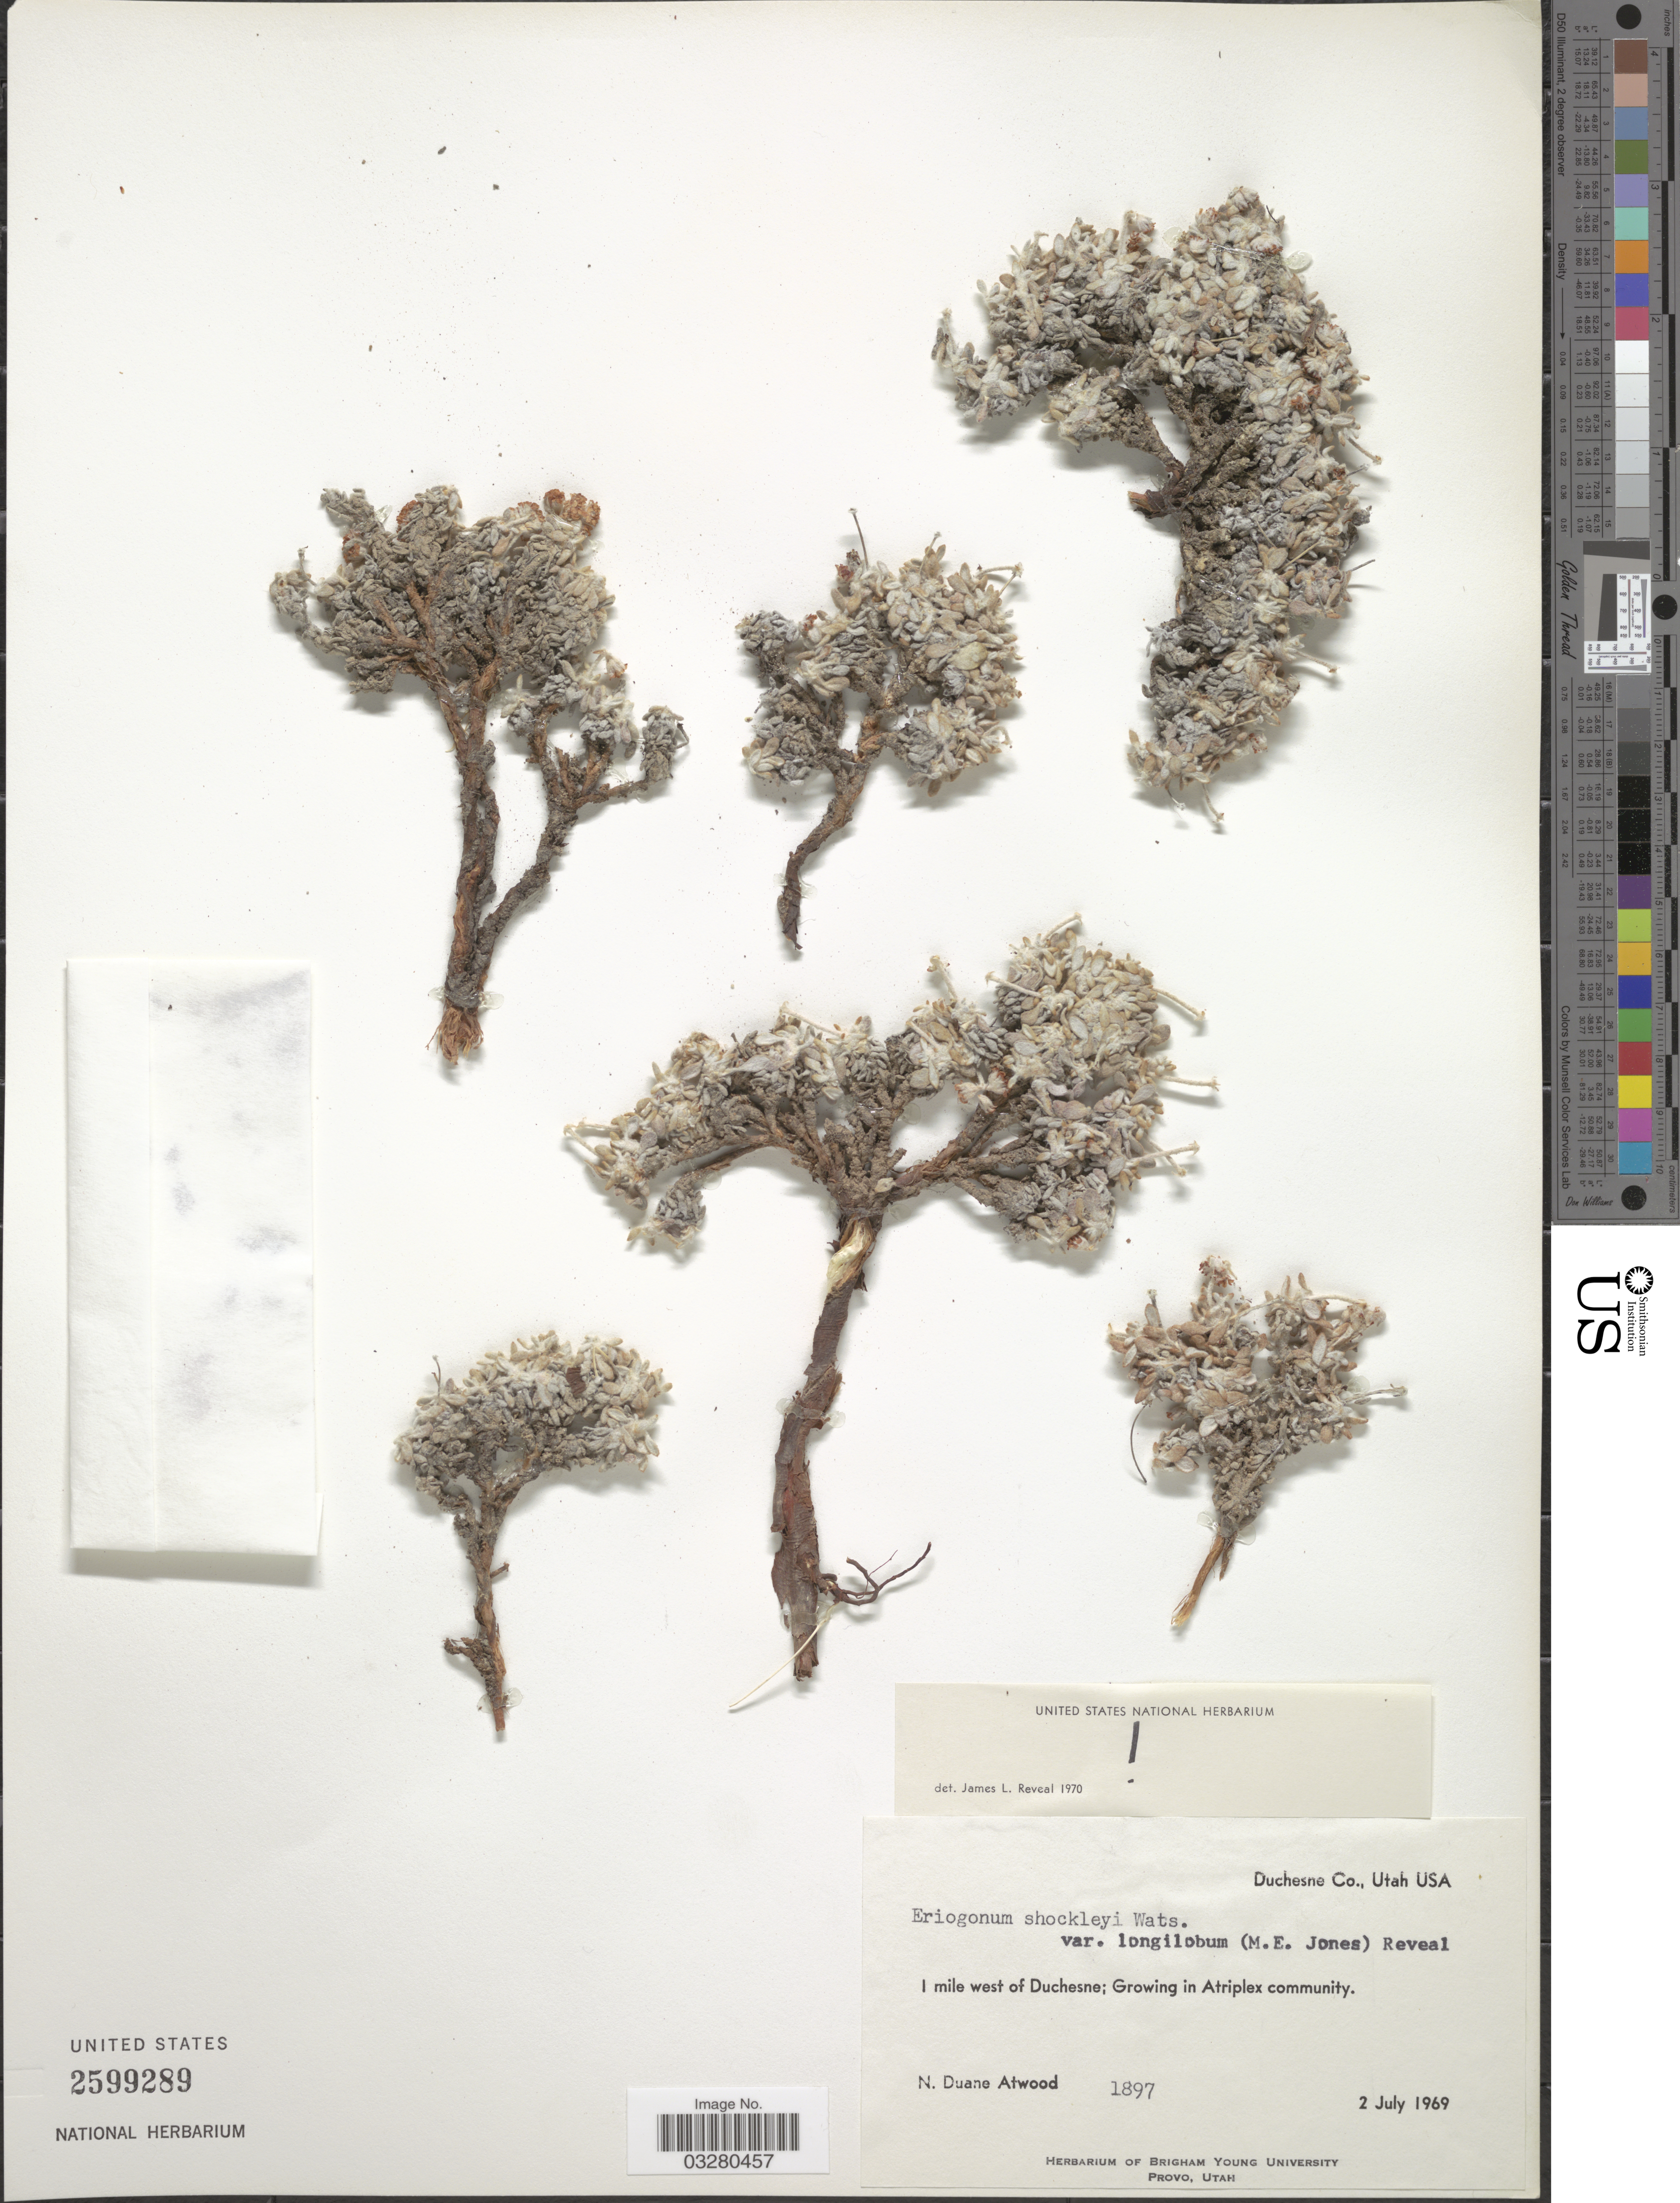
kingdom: Plantae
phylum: Tracheophyta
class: Magnoliopsida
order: Caryophyllales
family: Polygonaceae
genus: Eriogonum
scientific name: Eriogonum shockleyi var. longilobum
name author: (M.E. Jones) Reveal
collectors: N. Atwood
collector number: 1897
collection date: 1969-07-02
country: United States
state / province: Utah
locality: Duchesne Co. 1 mile west of Duchesne.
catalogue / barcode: US 2599289